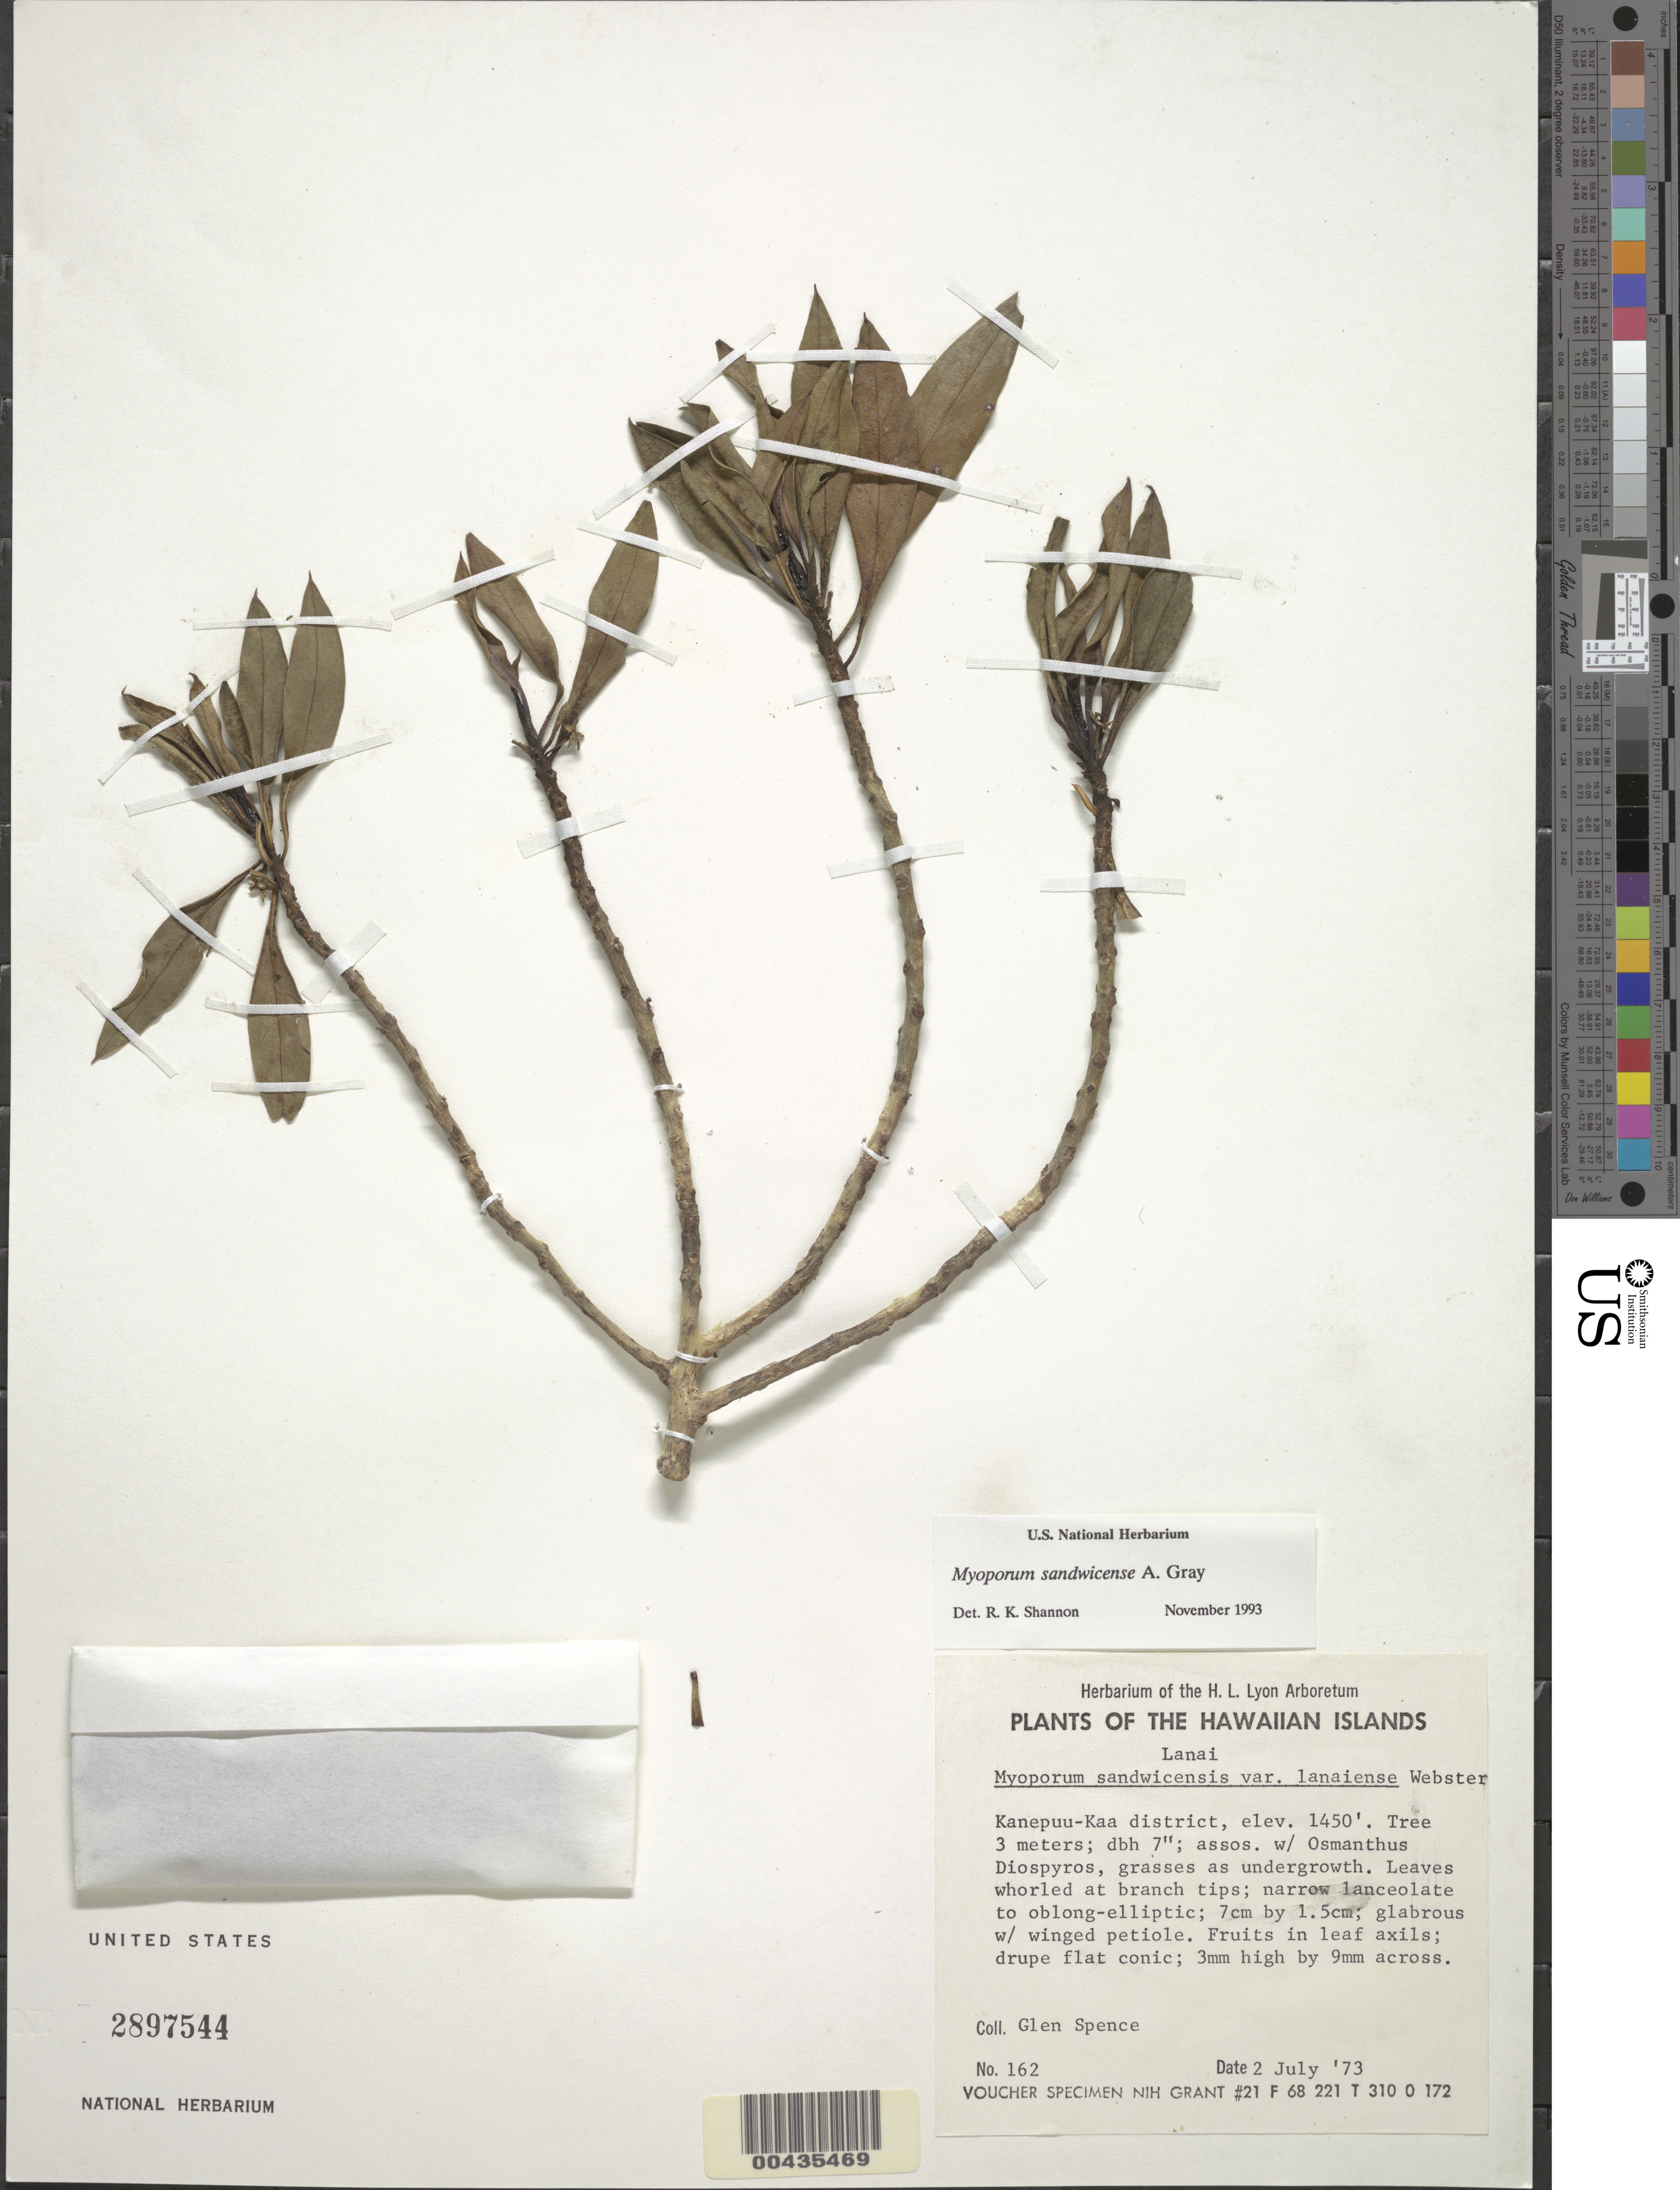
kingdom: Plantae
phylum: Tracheophyta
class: Magnoliopsida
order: Lamiales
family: Scrophulariaceae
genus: Myoporum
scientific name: Myoporum sandwicense subsp. lanaiense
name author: (G.L. Webster) Chinnock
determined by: Wagner, W. L., (BOT), Smithsonian Institution - National Museum of Natural History (UNITED STATES)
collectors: G. Spence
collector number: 162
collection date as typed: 2 Jul 1973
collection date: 1973-07-02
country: United States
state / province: Hawaii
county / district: Maui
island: Lana'i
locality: Kanepuu-Kaa District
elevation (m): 442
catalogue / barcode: US 2897544